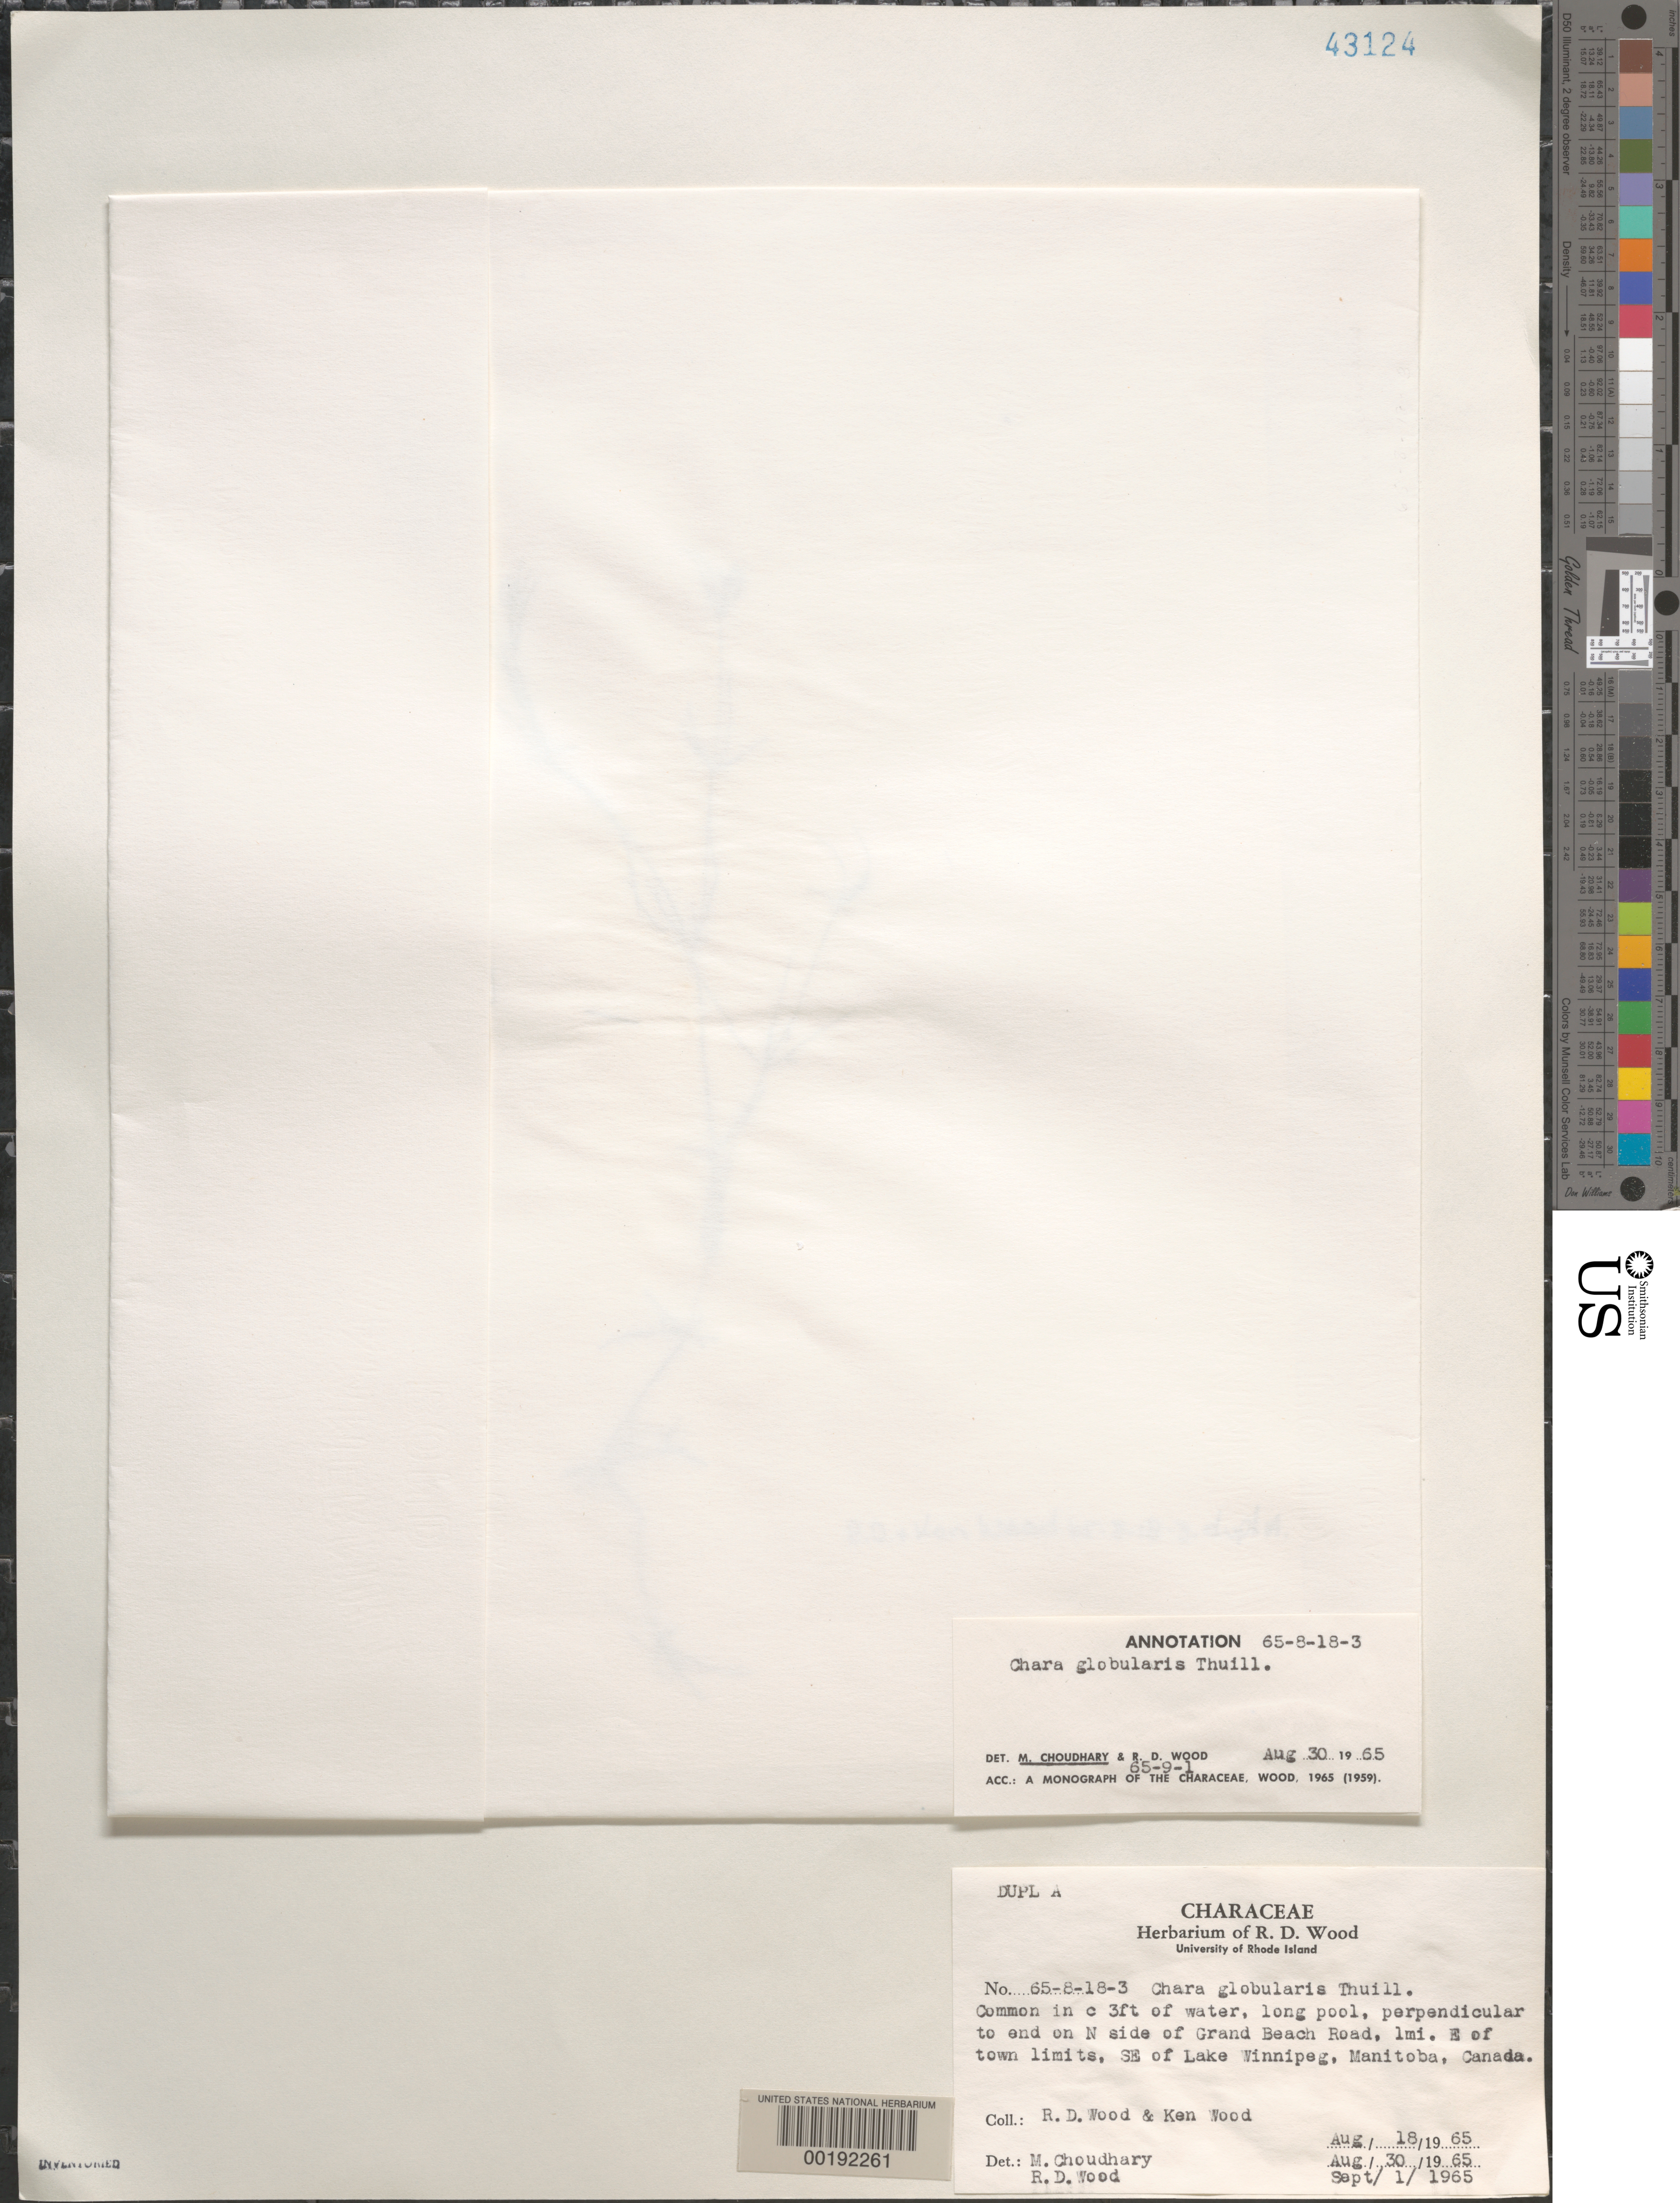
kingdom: Plantae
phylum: Charophyta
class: Charophyceae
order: Charales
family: Characeae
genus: Chara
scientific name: Chara globularis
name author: Thuiller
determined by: Wood, R. D.; Choudhary, M. C.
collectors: R. Wood & K. Wood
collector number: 65-8-18-3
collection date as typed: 18 Aug 1965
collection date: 1965-08-18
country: Canada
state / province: Manitoba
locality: Grand Beach Road, southeast of Lake Winnipeg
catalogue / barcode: US 43124